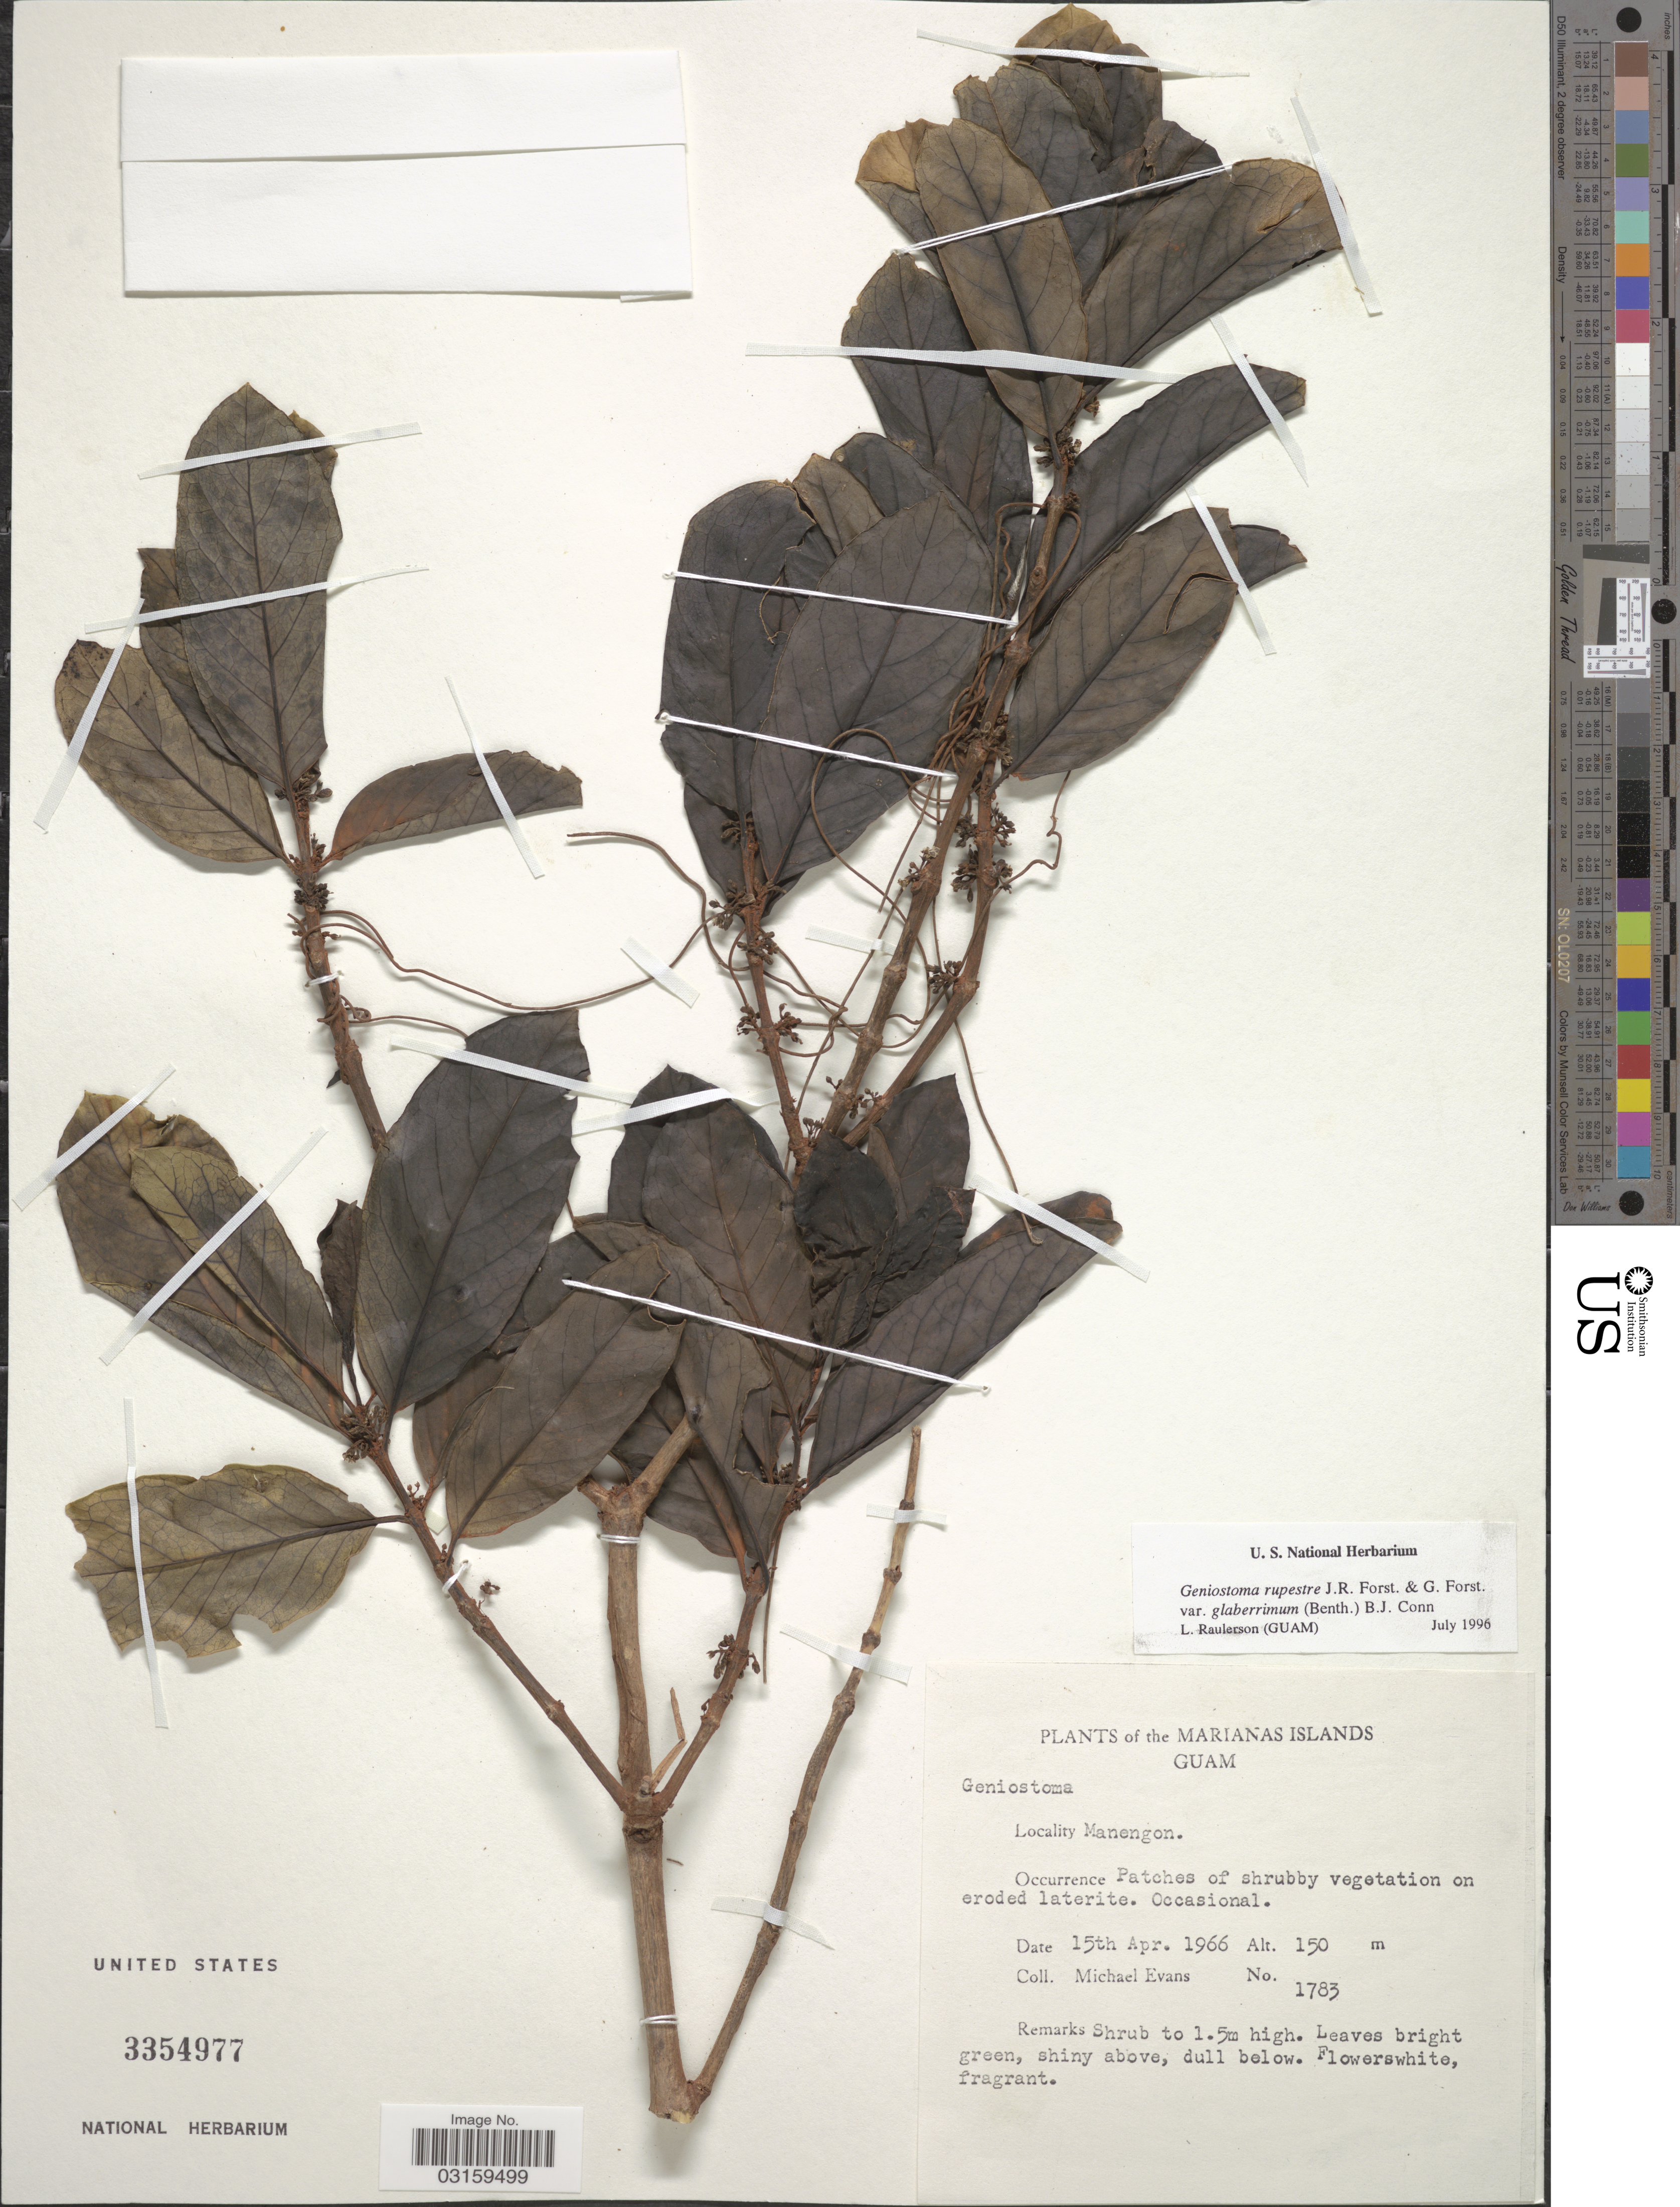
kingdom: Plantae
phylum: Tracheophyta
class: Magnoliopsida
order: Gentianales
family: Loganiaceae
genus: Geniostoma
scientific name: Geniostoma rupestre var. glaberrimum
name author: J.R. Forst. & G. Forst.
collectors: M. Evans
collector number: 1783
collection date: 1966-04-15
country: Guam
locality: Marianas Islands. Manengon.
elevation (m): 150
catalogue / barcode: US 3354977